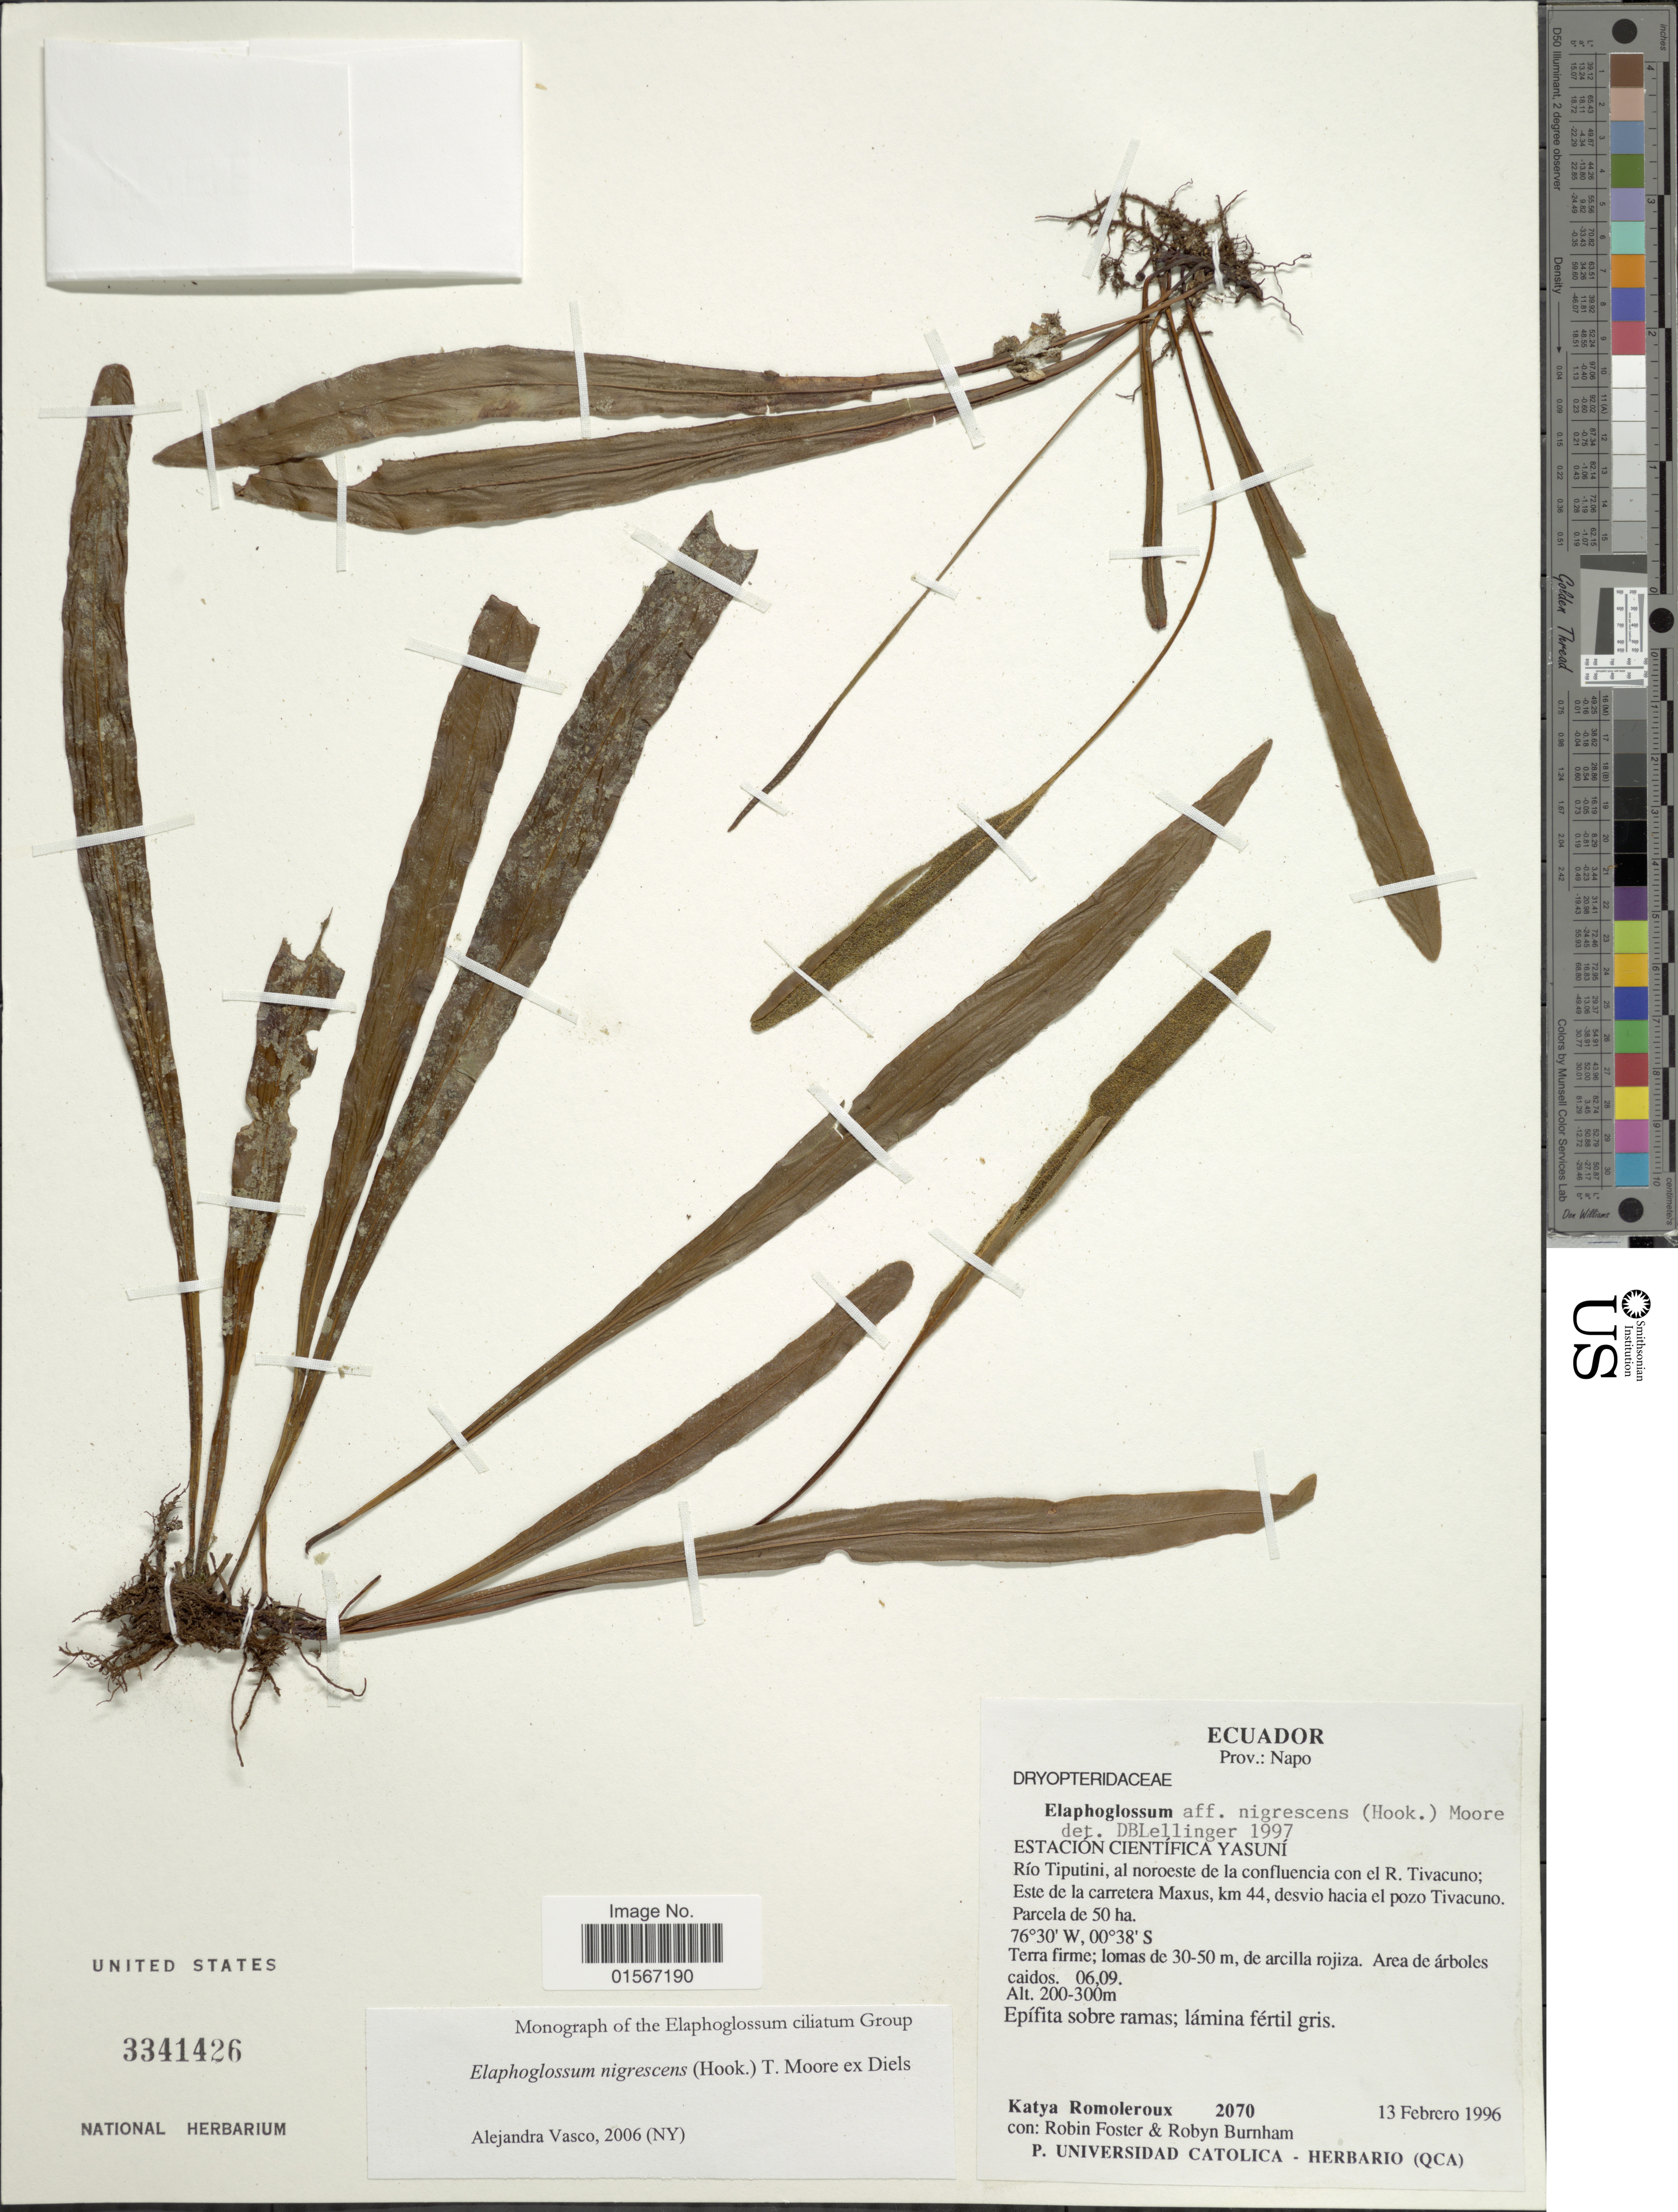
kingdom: Plantae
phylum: Tracheophyta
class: Polypodiopsida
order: Polypodiales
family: Dryopteridaceae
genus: Elaphoglossum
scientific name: Elaphoglossum nigrescens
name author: (Hook.) T. Moore ex Diels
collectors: K. Romoleroux, R. B. Foster & R. J. Burnham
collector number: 2070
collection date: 1996-02-13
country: Ecuador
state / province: Napo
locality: Ecuador, Estacion Cientifica Yasuni, Río Tiputini, al noroeste de la confluencia con el R. Tivacuno; Esta de la carretera Maxus. km 44, desvio hacie el pozo Tivacuno.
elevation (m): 200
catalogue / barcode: US 3341426